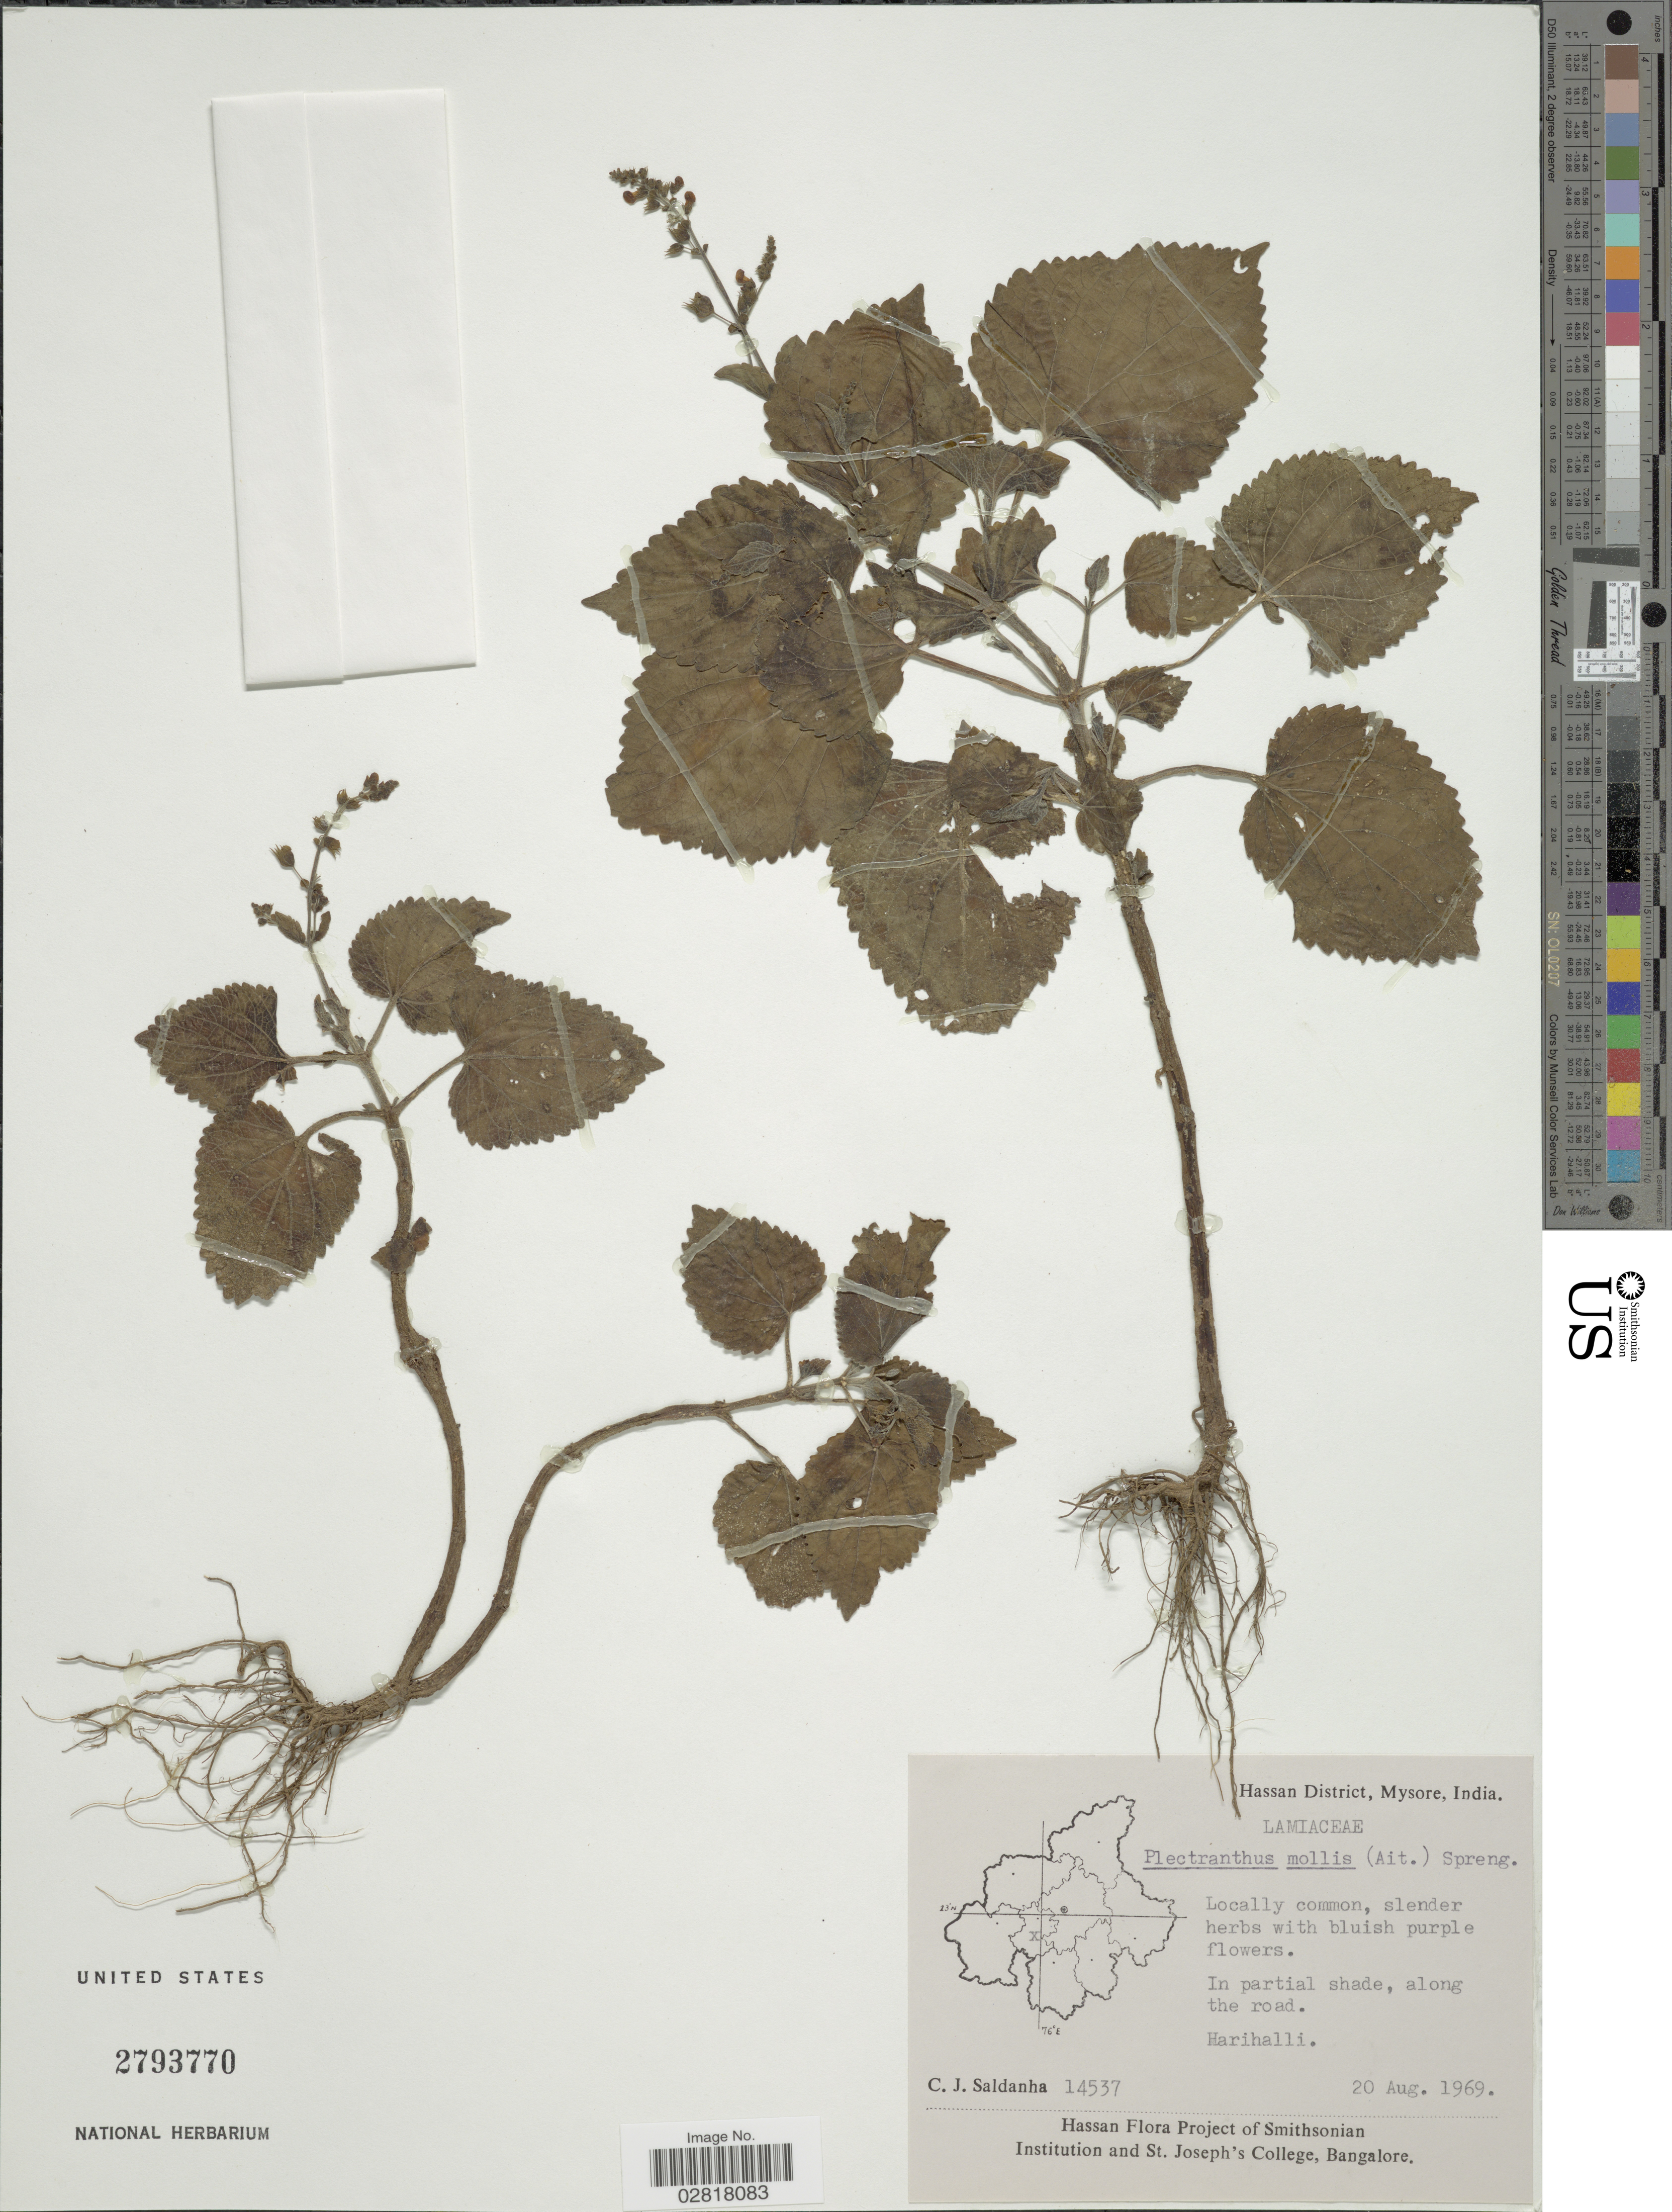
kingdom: Plantae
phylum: Tracheophyta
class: Magnoliopsida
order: Lamiales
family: Lamiaceae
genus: Plectranthus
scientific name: Plectranthus mollis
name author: (Aiton) Spreng.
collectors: C. J. Saldanha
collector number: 14537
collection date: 1969-08-20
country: India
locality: Hassan District, Mysore, Harihalli.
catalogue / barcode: US 2793770